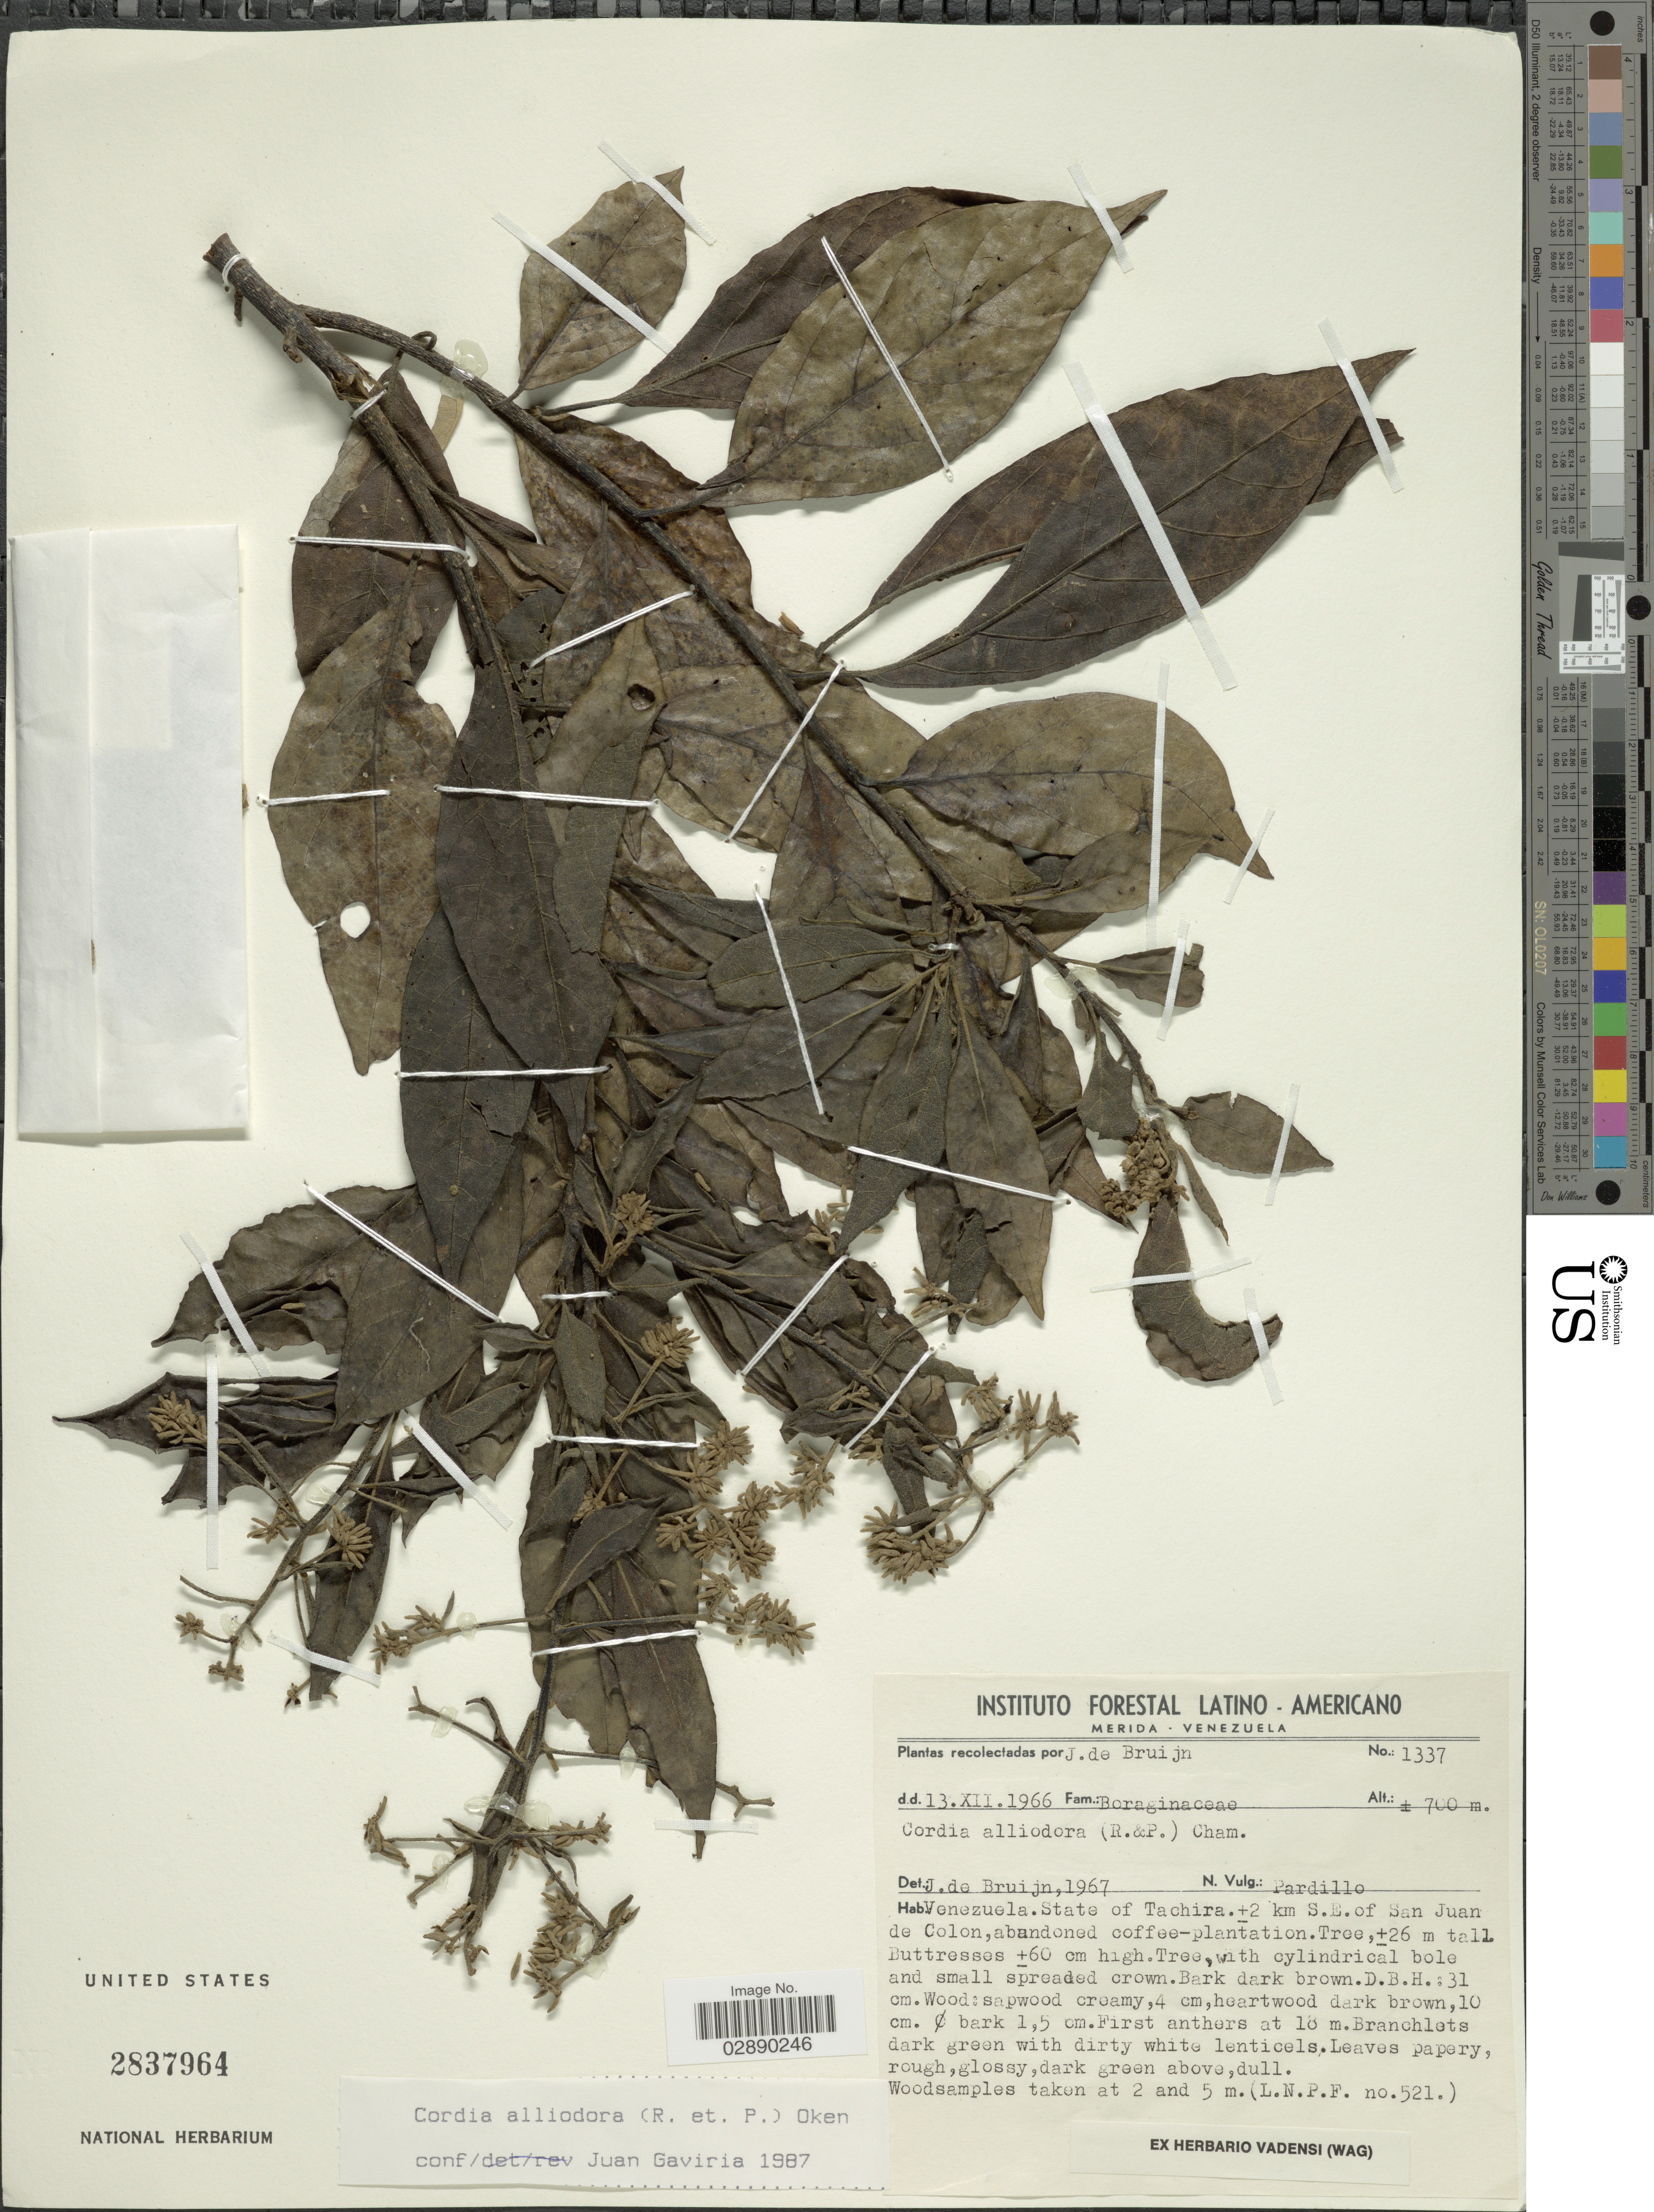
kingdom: Plantae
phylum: Tracheophyta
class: Magnoliopsida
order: Boraginales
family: Cordiaceae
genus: Cordia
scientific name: Cordia alliodora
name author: (Ruiz & Pav.) Oken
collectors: J. Bruijn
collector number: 1337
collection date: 1966-12-13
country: Venezuela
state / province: Tachira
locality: ± 2 km S.E. of San Juan de Colon, abandoned coffee-plantation.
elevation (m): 700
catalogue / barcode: US 2837964